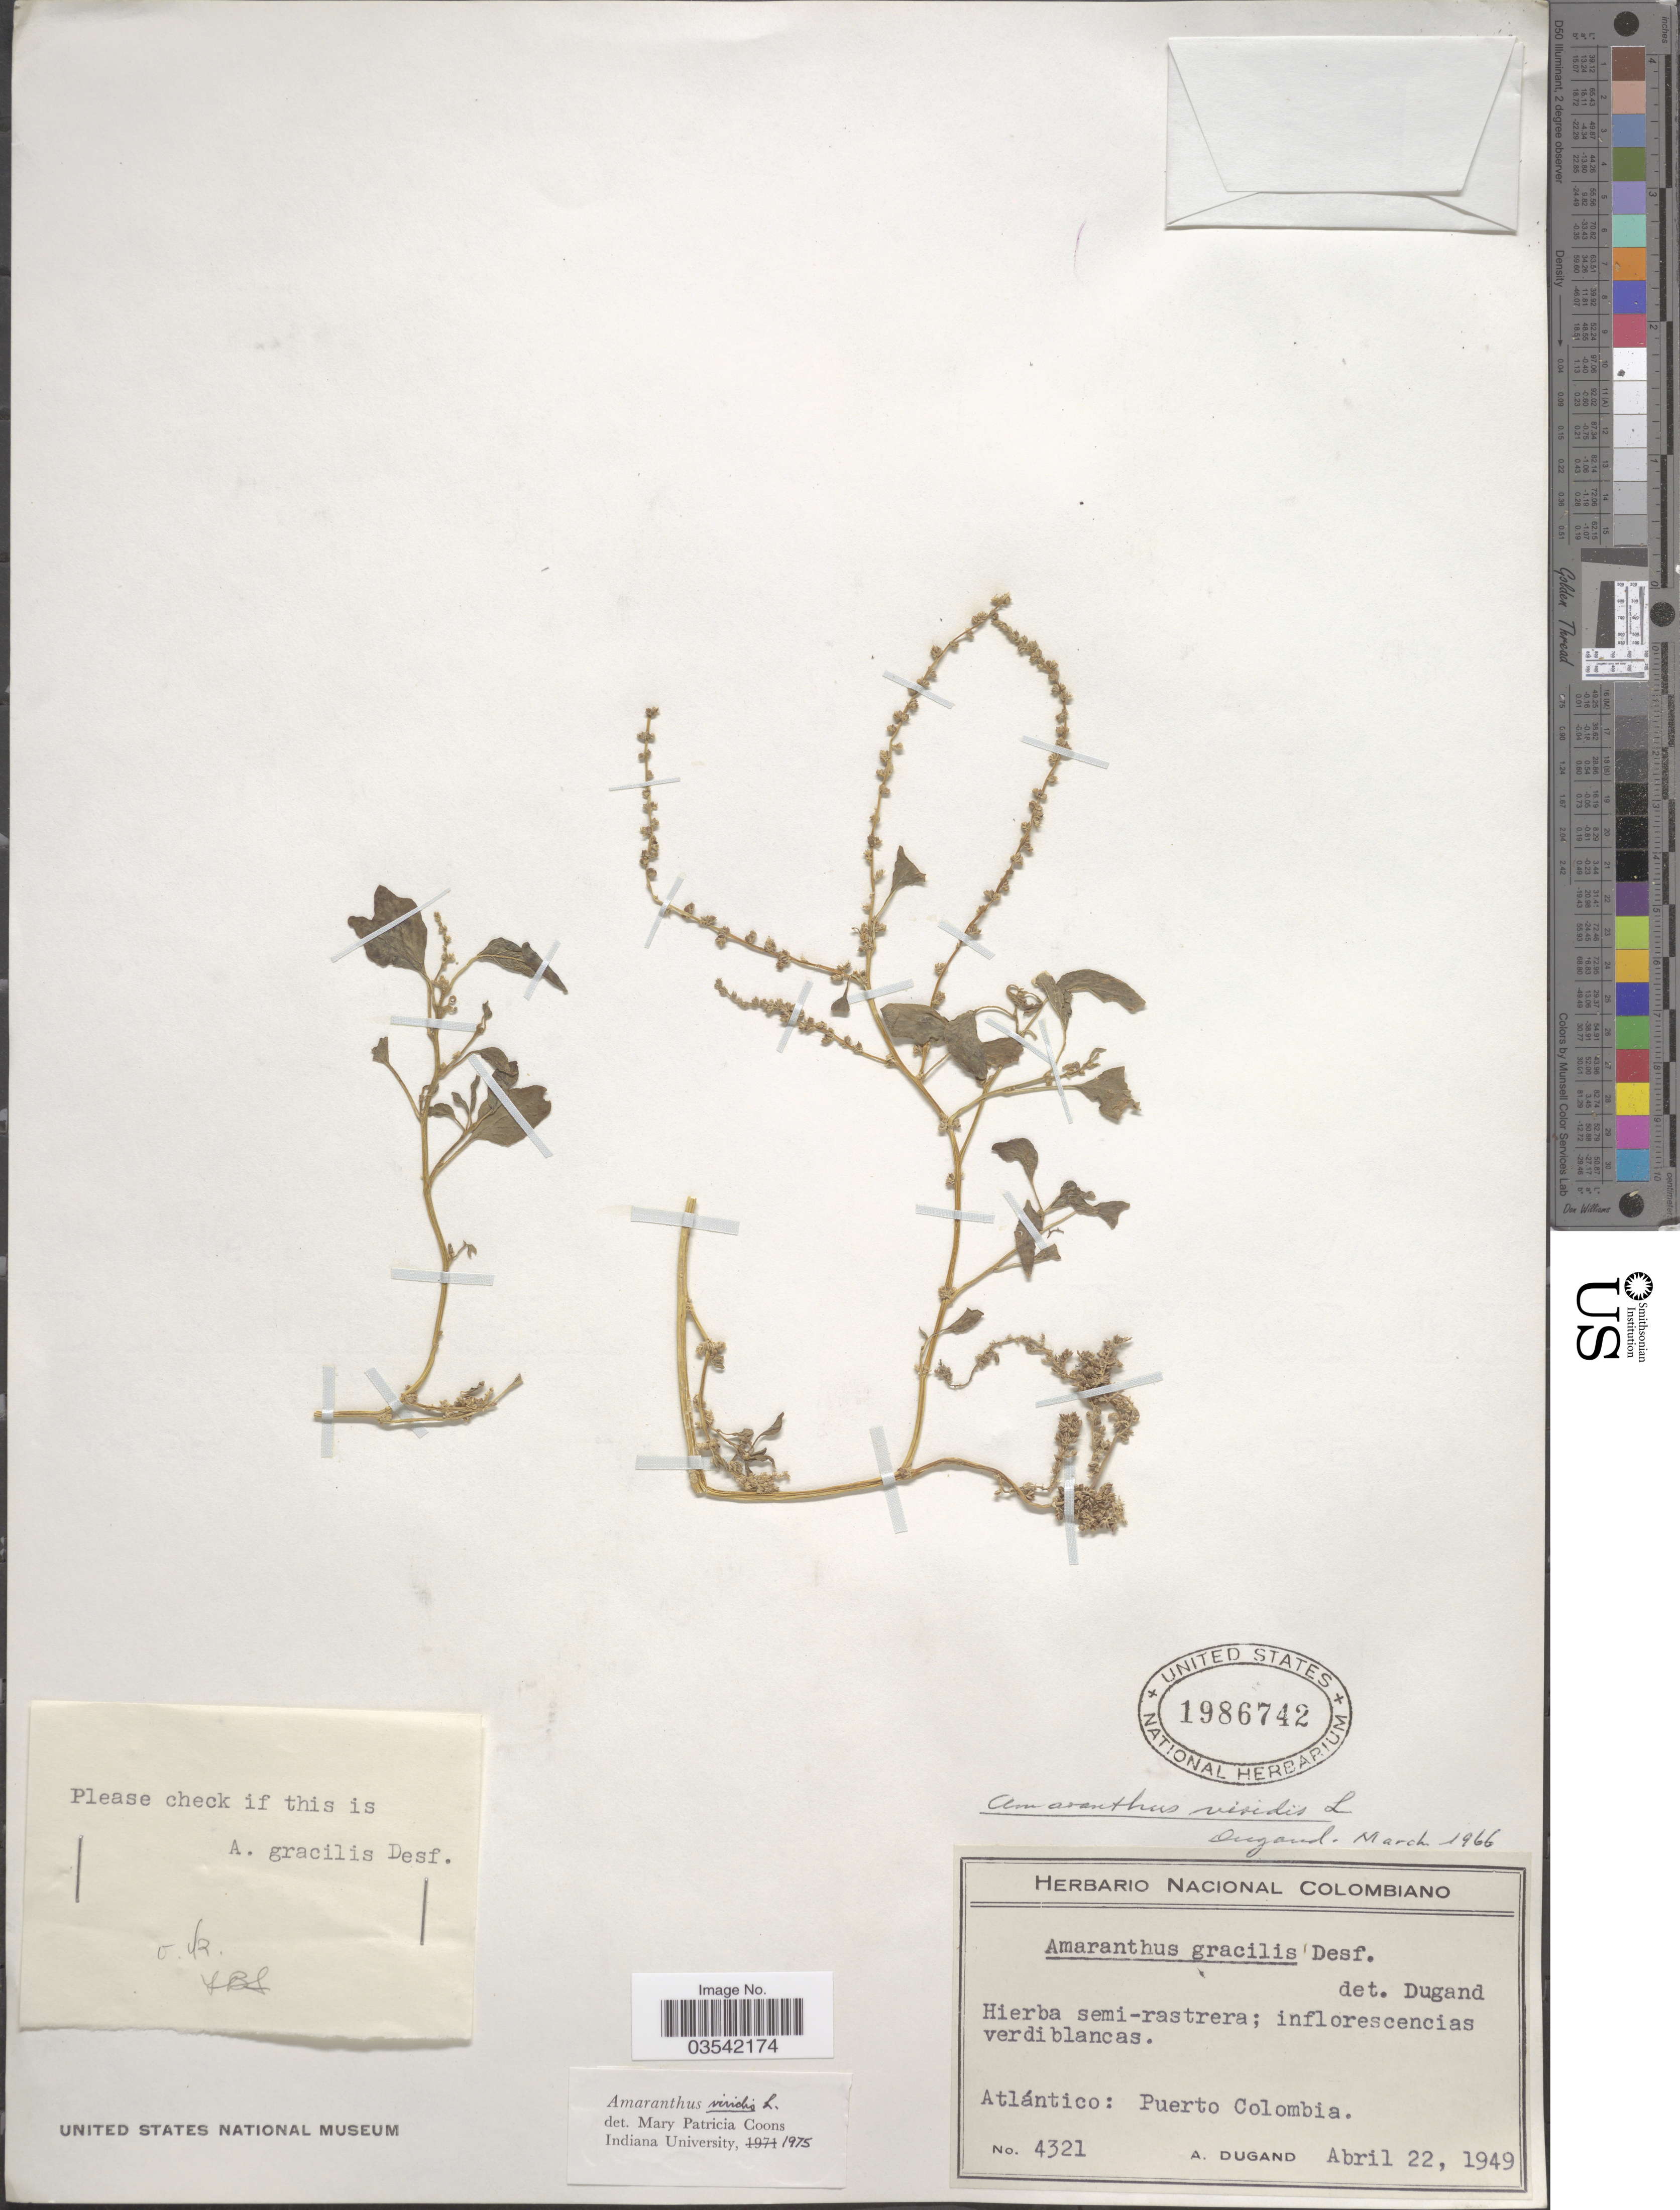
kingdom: Plantae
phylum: Tracheophyta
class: Magnoliopsida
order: Caryophyllales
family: Amaranthaceae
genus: Amaranthus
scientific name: Amaranthus viridis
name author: L.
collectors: A. Dugand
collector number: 4321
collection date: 1949-04-22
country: Colombia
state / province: Atlántico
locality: Puerto Colombia.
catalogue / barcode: US 1986742